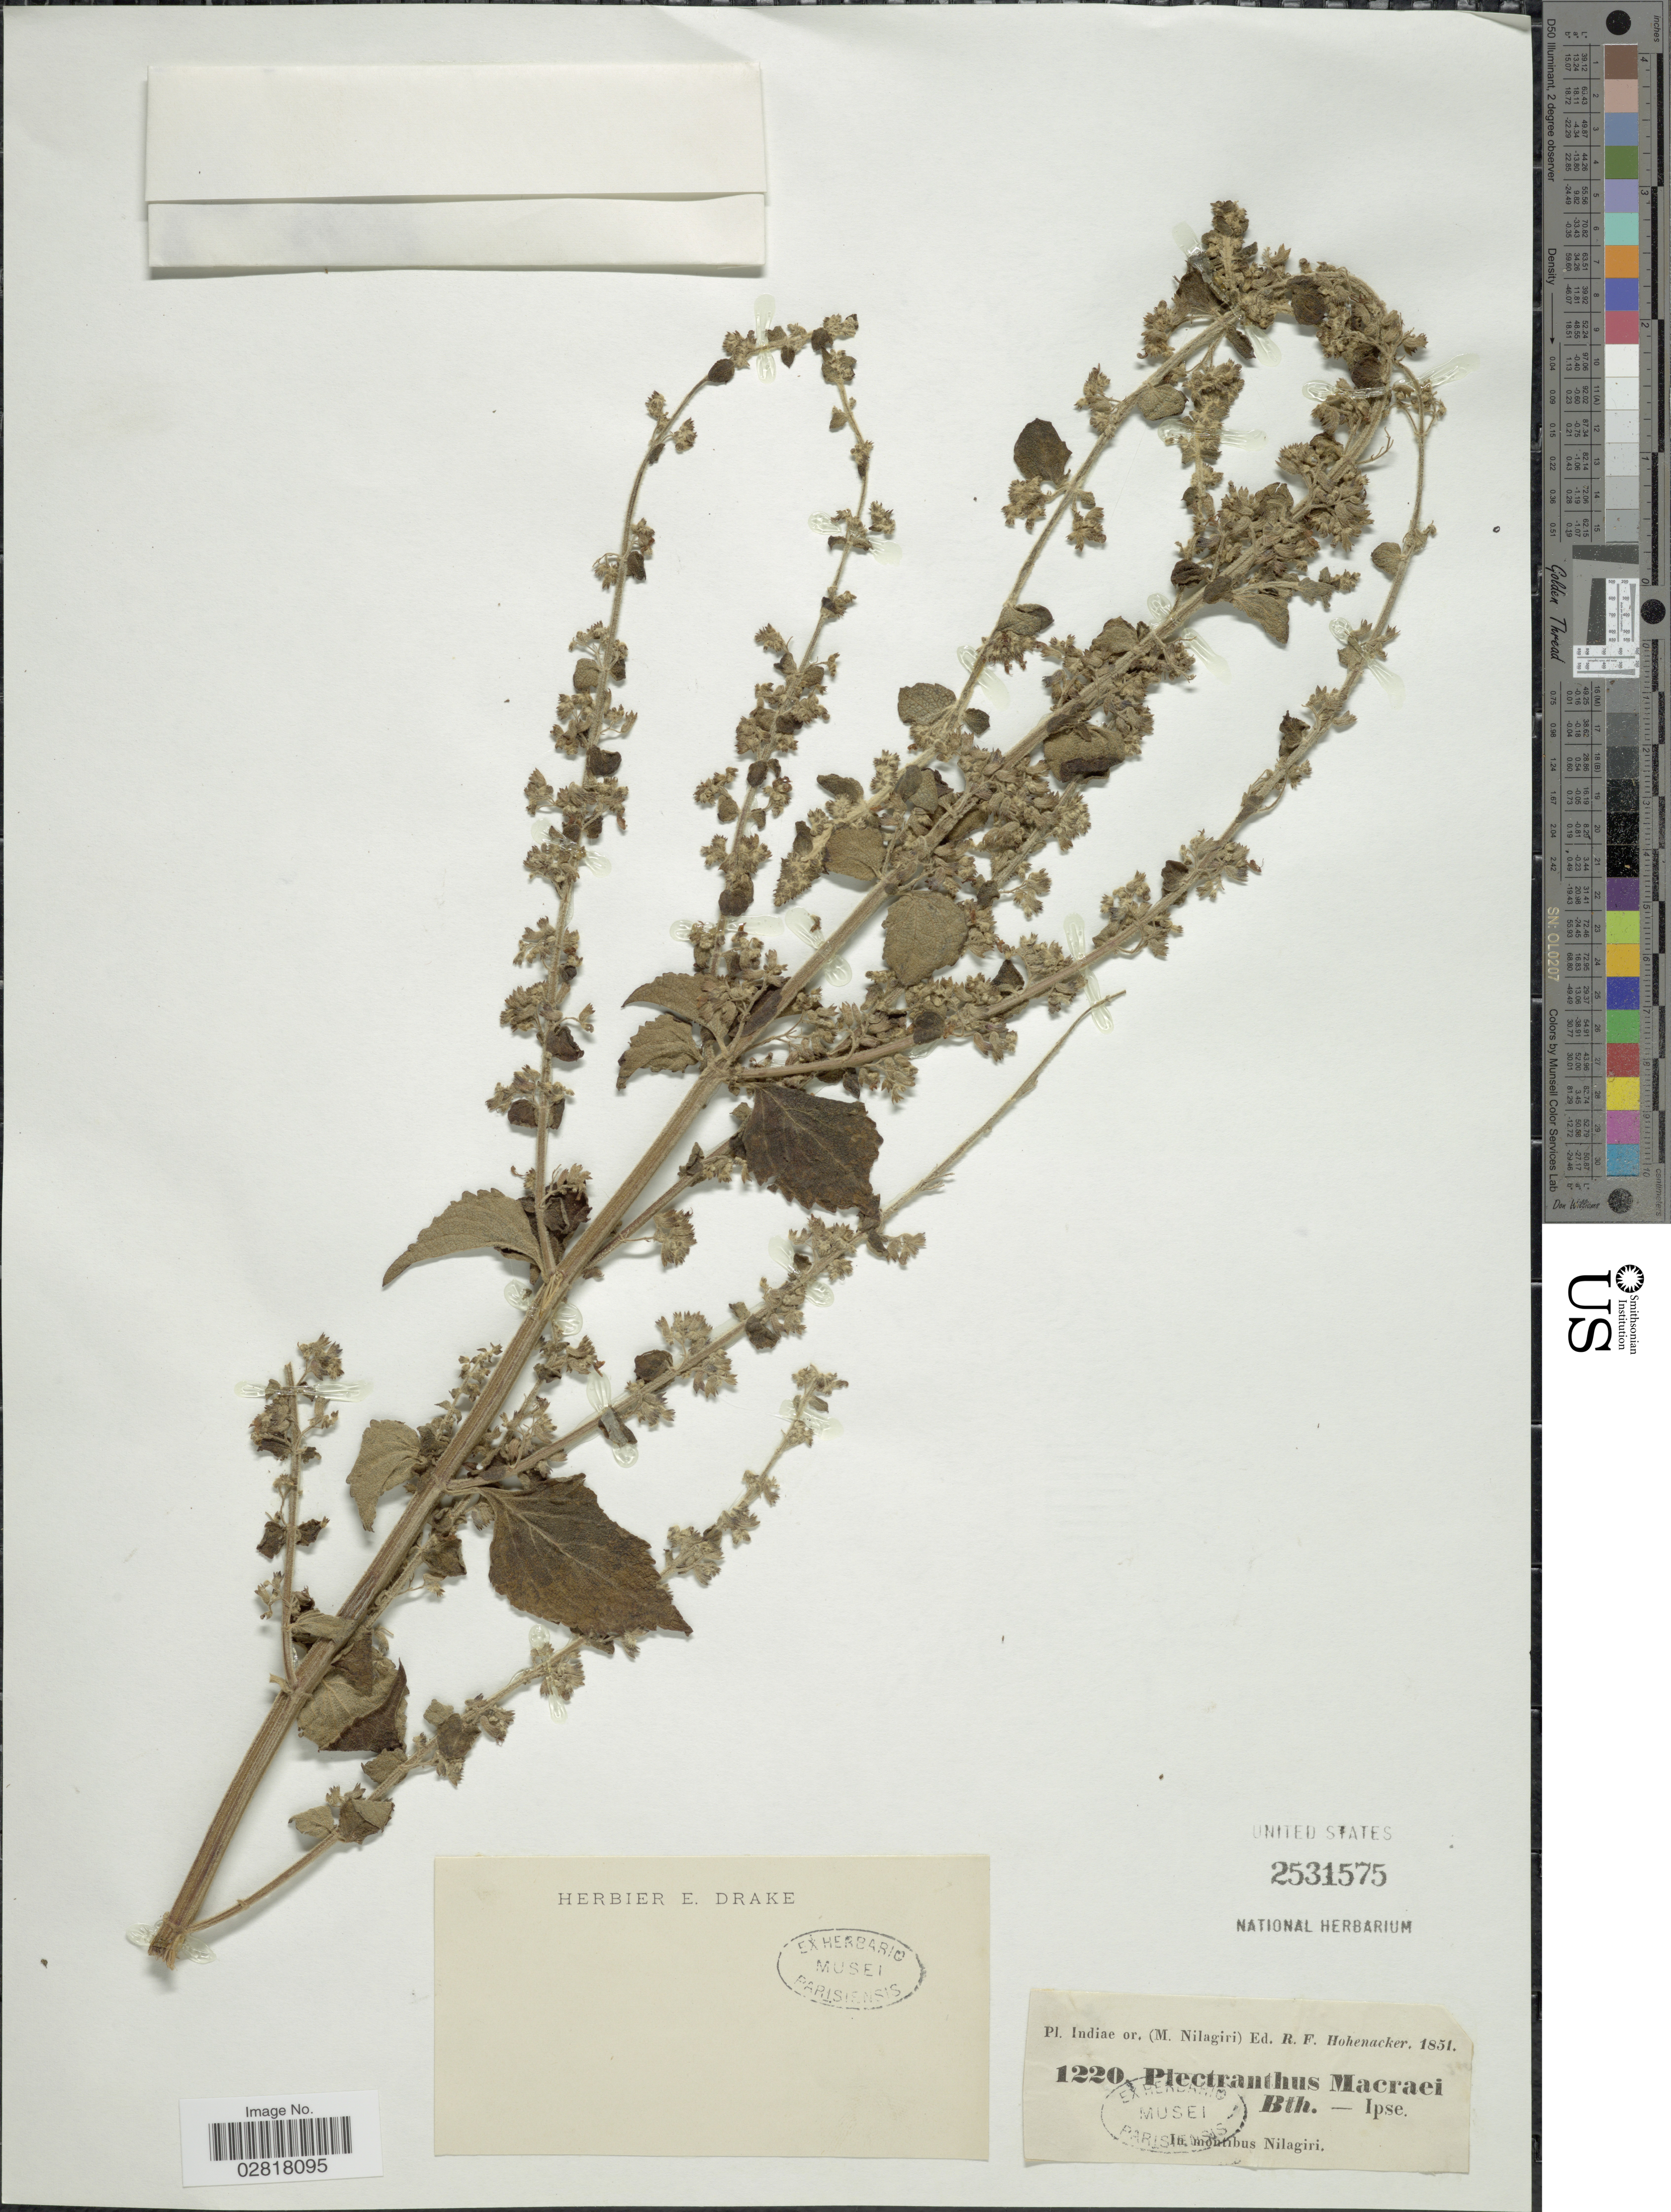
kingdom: Plantae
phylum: Tracheophyta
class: Magnoliopsida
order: Lamiales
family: Lamiaceae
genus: Plectranthus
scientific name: Plectranthus macraei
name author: Benth.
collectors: R. F. Hohenacker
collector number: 1220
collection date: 1851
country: India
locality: Indiae or. (M. Nilagiri), in montibus Nilagiri.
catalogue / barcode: US 2531575